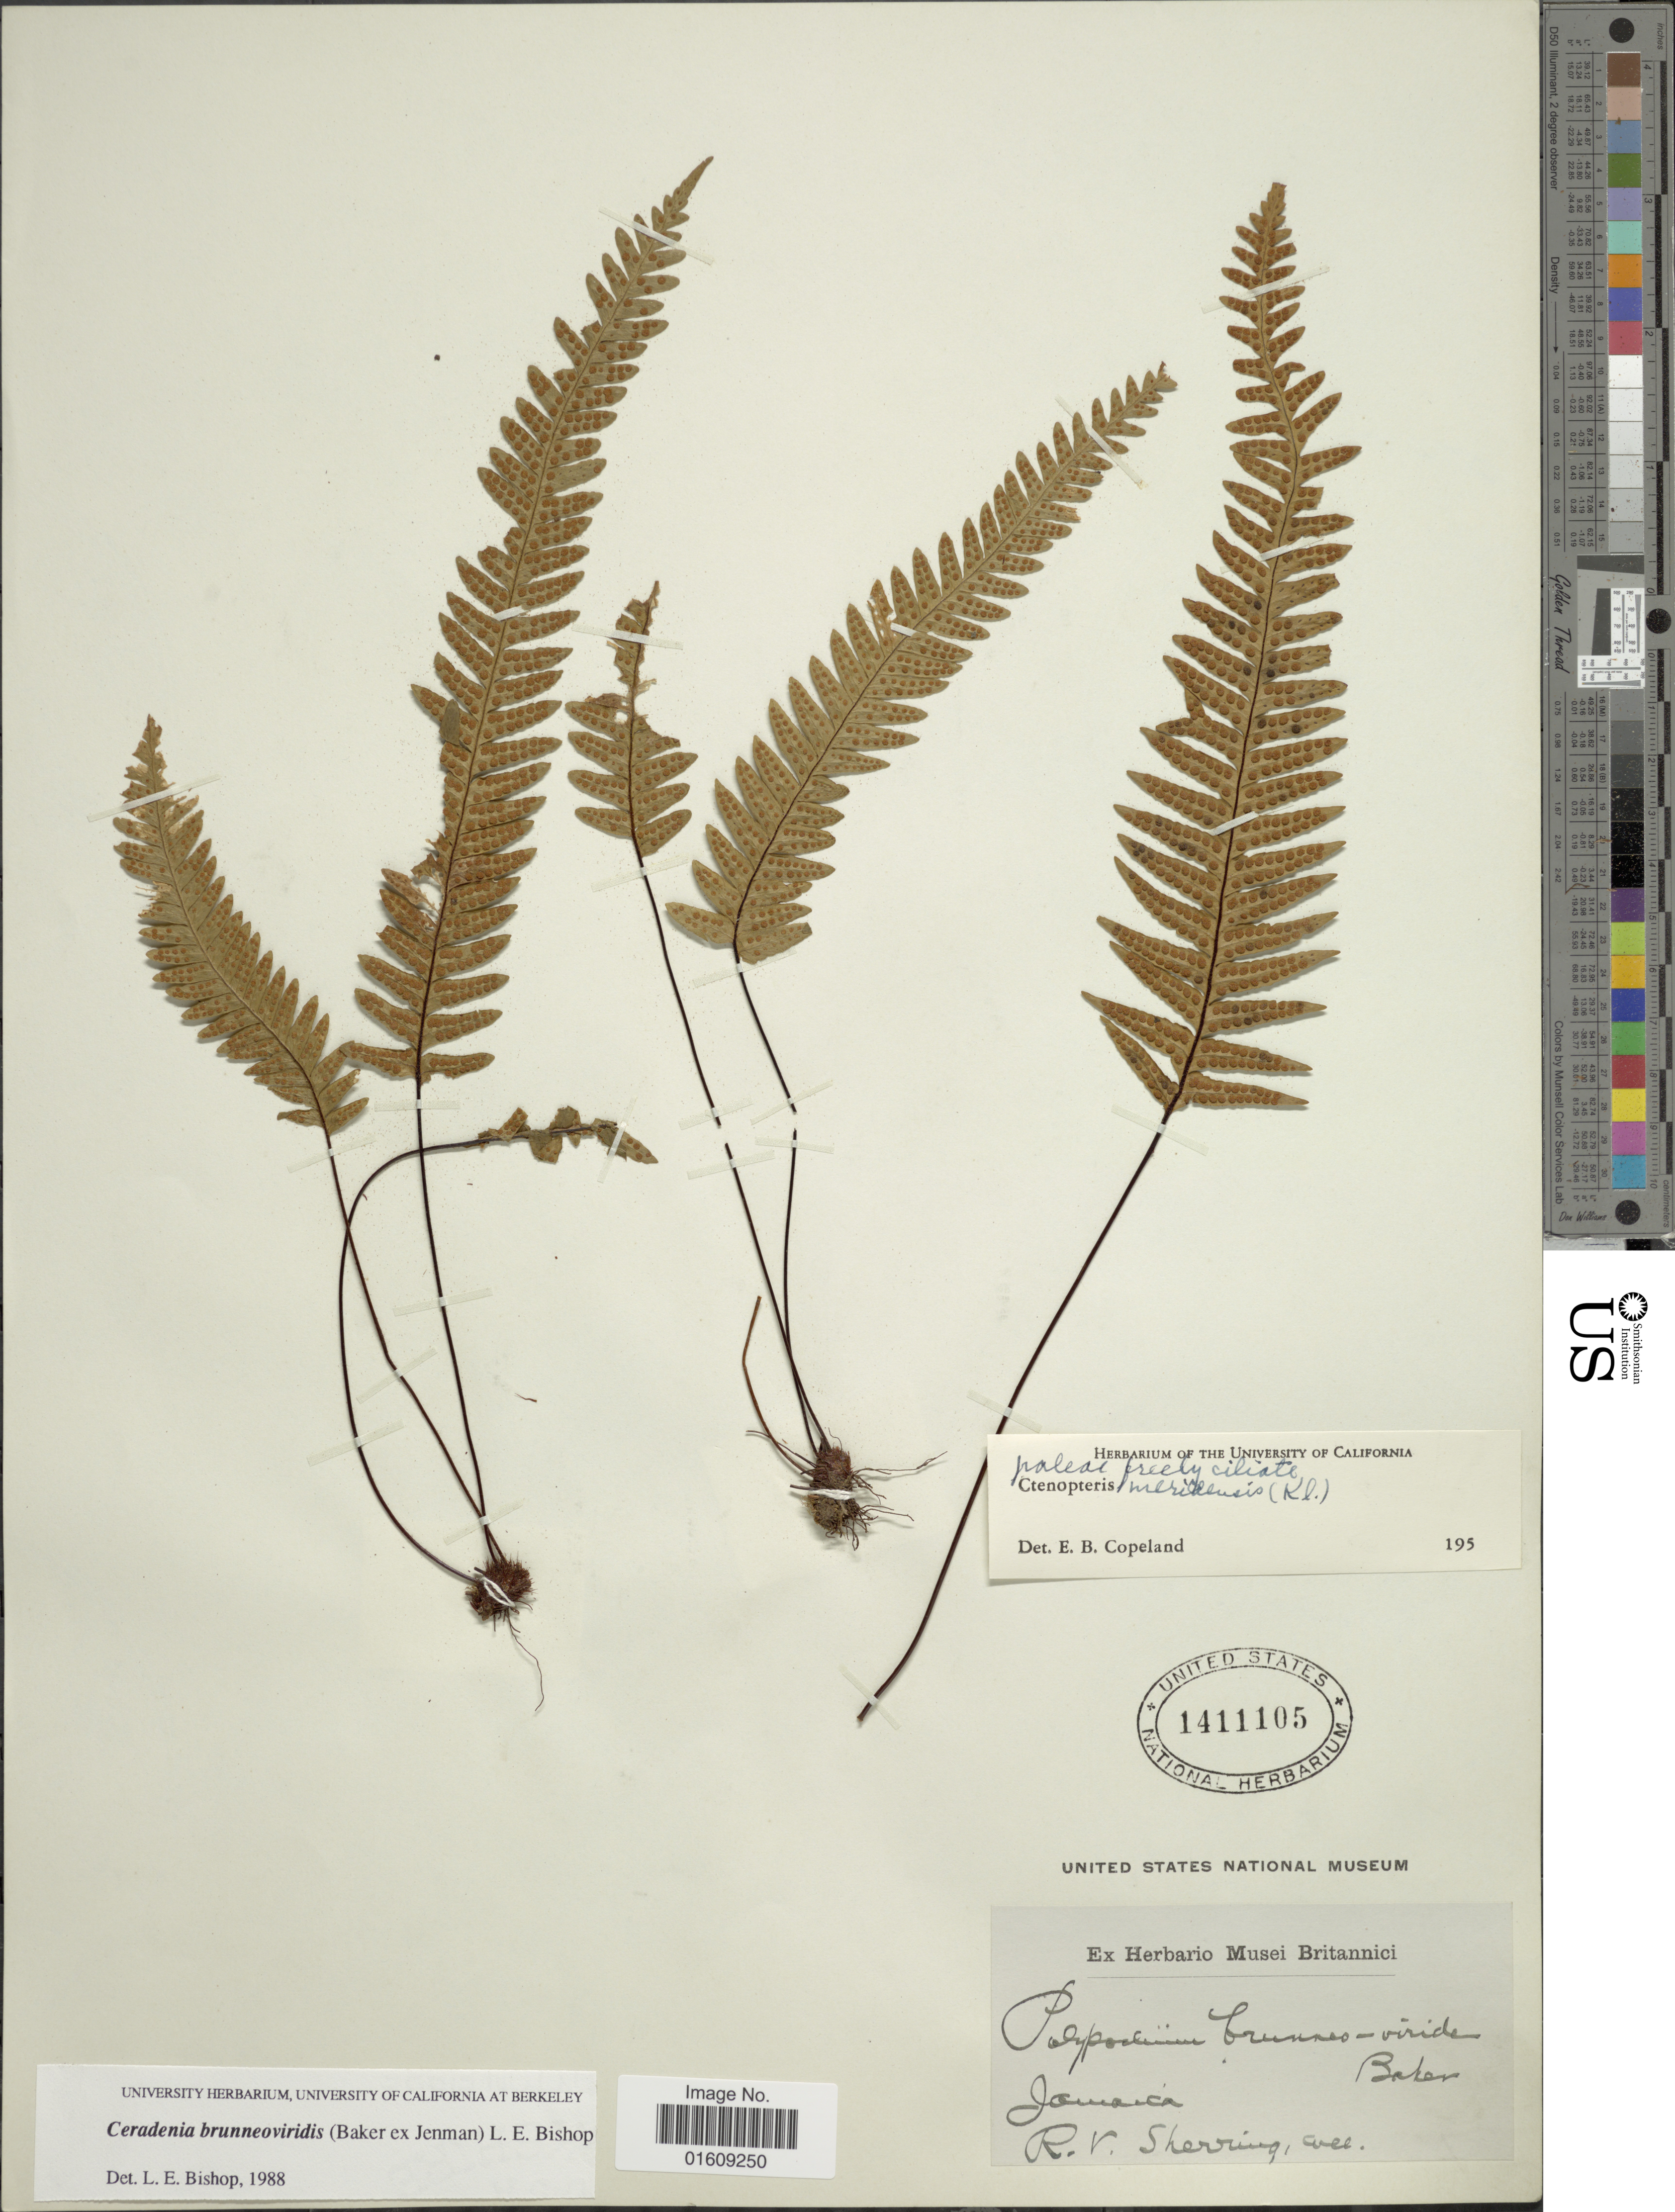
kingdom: Plantae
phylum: Tracheophyta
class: Polypodiopsida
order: Polypodiales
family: Polypodiaceae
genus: Ceradenia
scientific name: Ceradenia brunneoviridis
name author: (Baker ex Jenman) L.E. Bishop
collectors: R. Sherring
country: Jamaica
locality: Jamaica.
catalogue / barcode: US 1411105